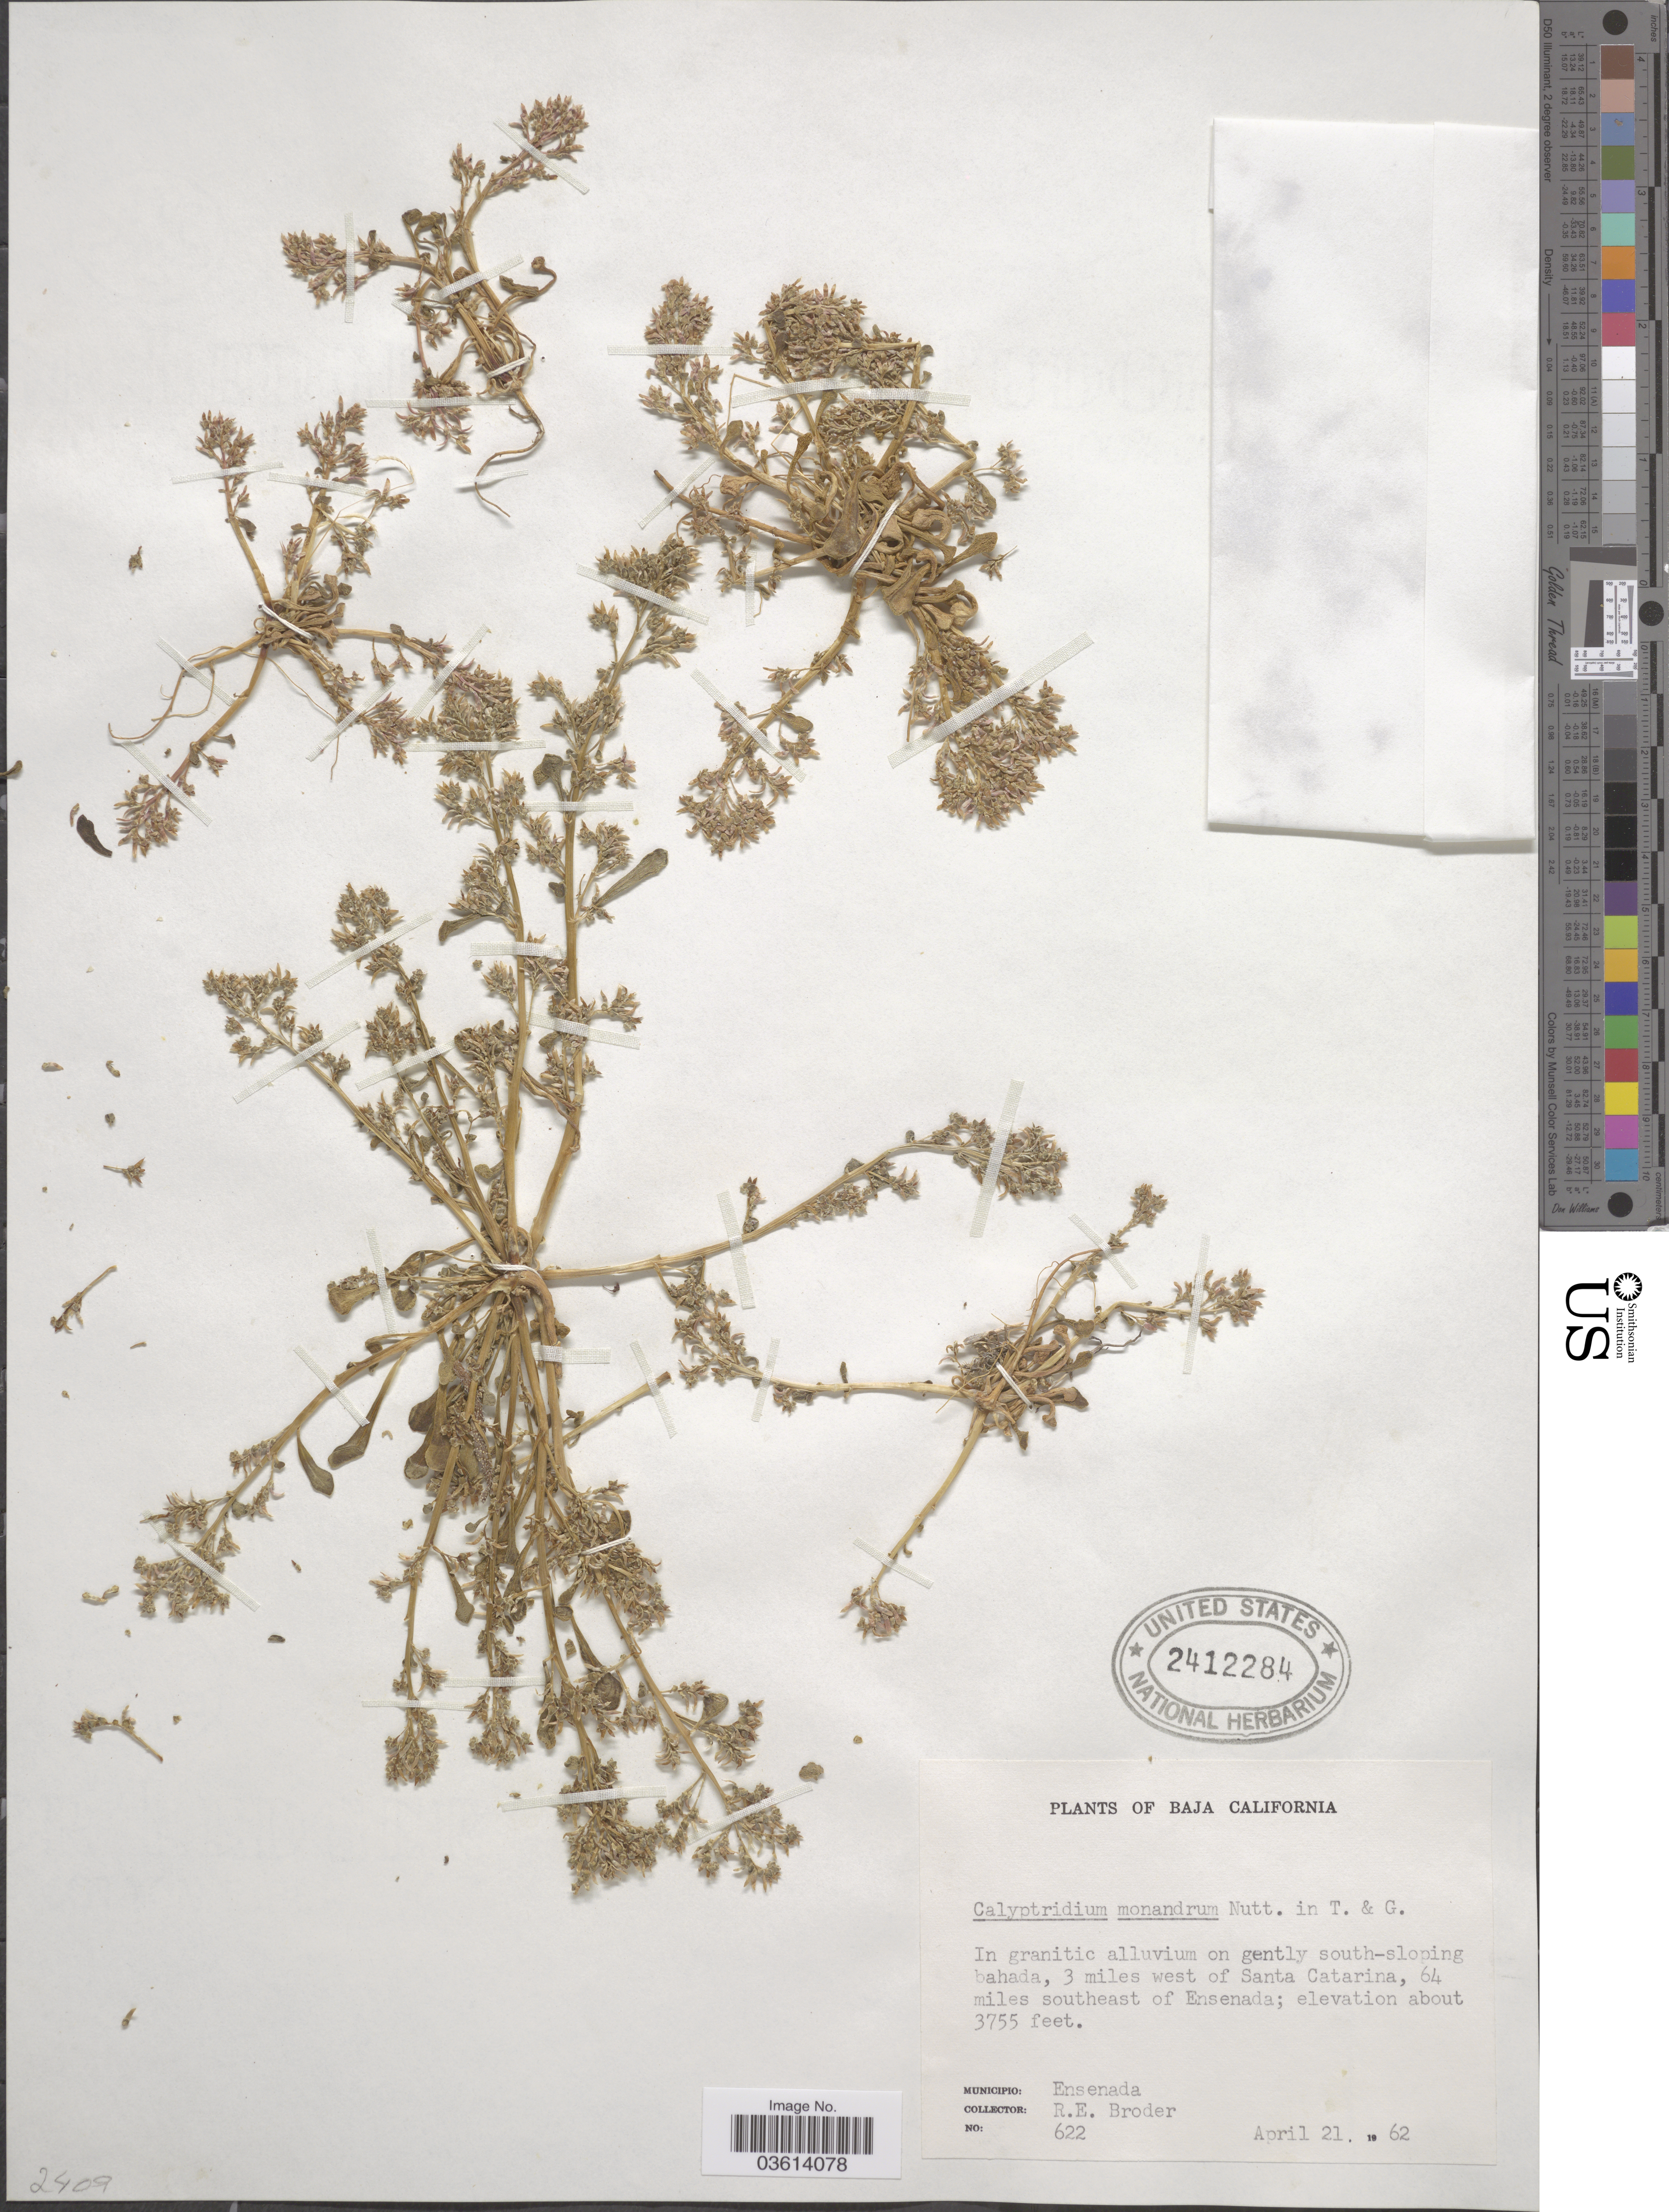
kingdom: Plantae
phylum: Tracheophyta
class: Magnoliopsida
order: Caryophyllales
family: Montiaceae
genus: Calyptridium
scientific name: Calyptridium monandrum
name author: (Nutt.) Nutt.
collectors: R. Broder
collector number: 622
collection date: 1962-04-21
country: Mexico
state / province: Baja California Norte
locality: In granitic alluvium on gently south-sloping bahada, 3 miles west of Santa Catarina, 64 miles southeast of Ensenada.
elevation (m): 1145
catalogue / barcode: US 2412284